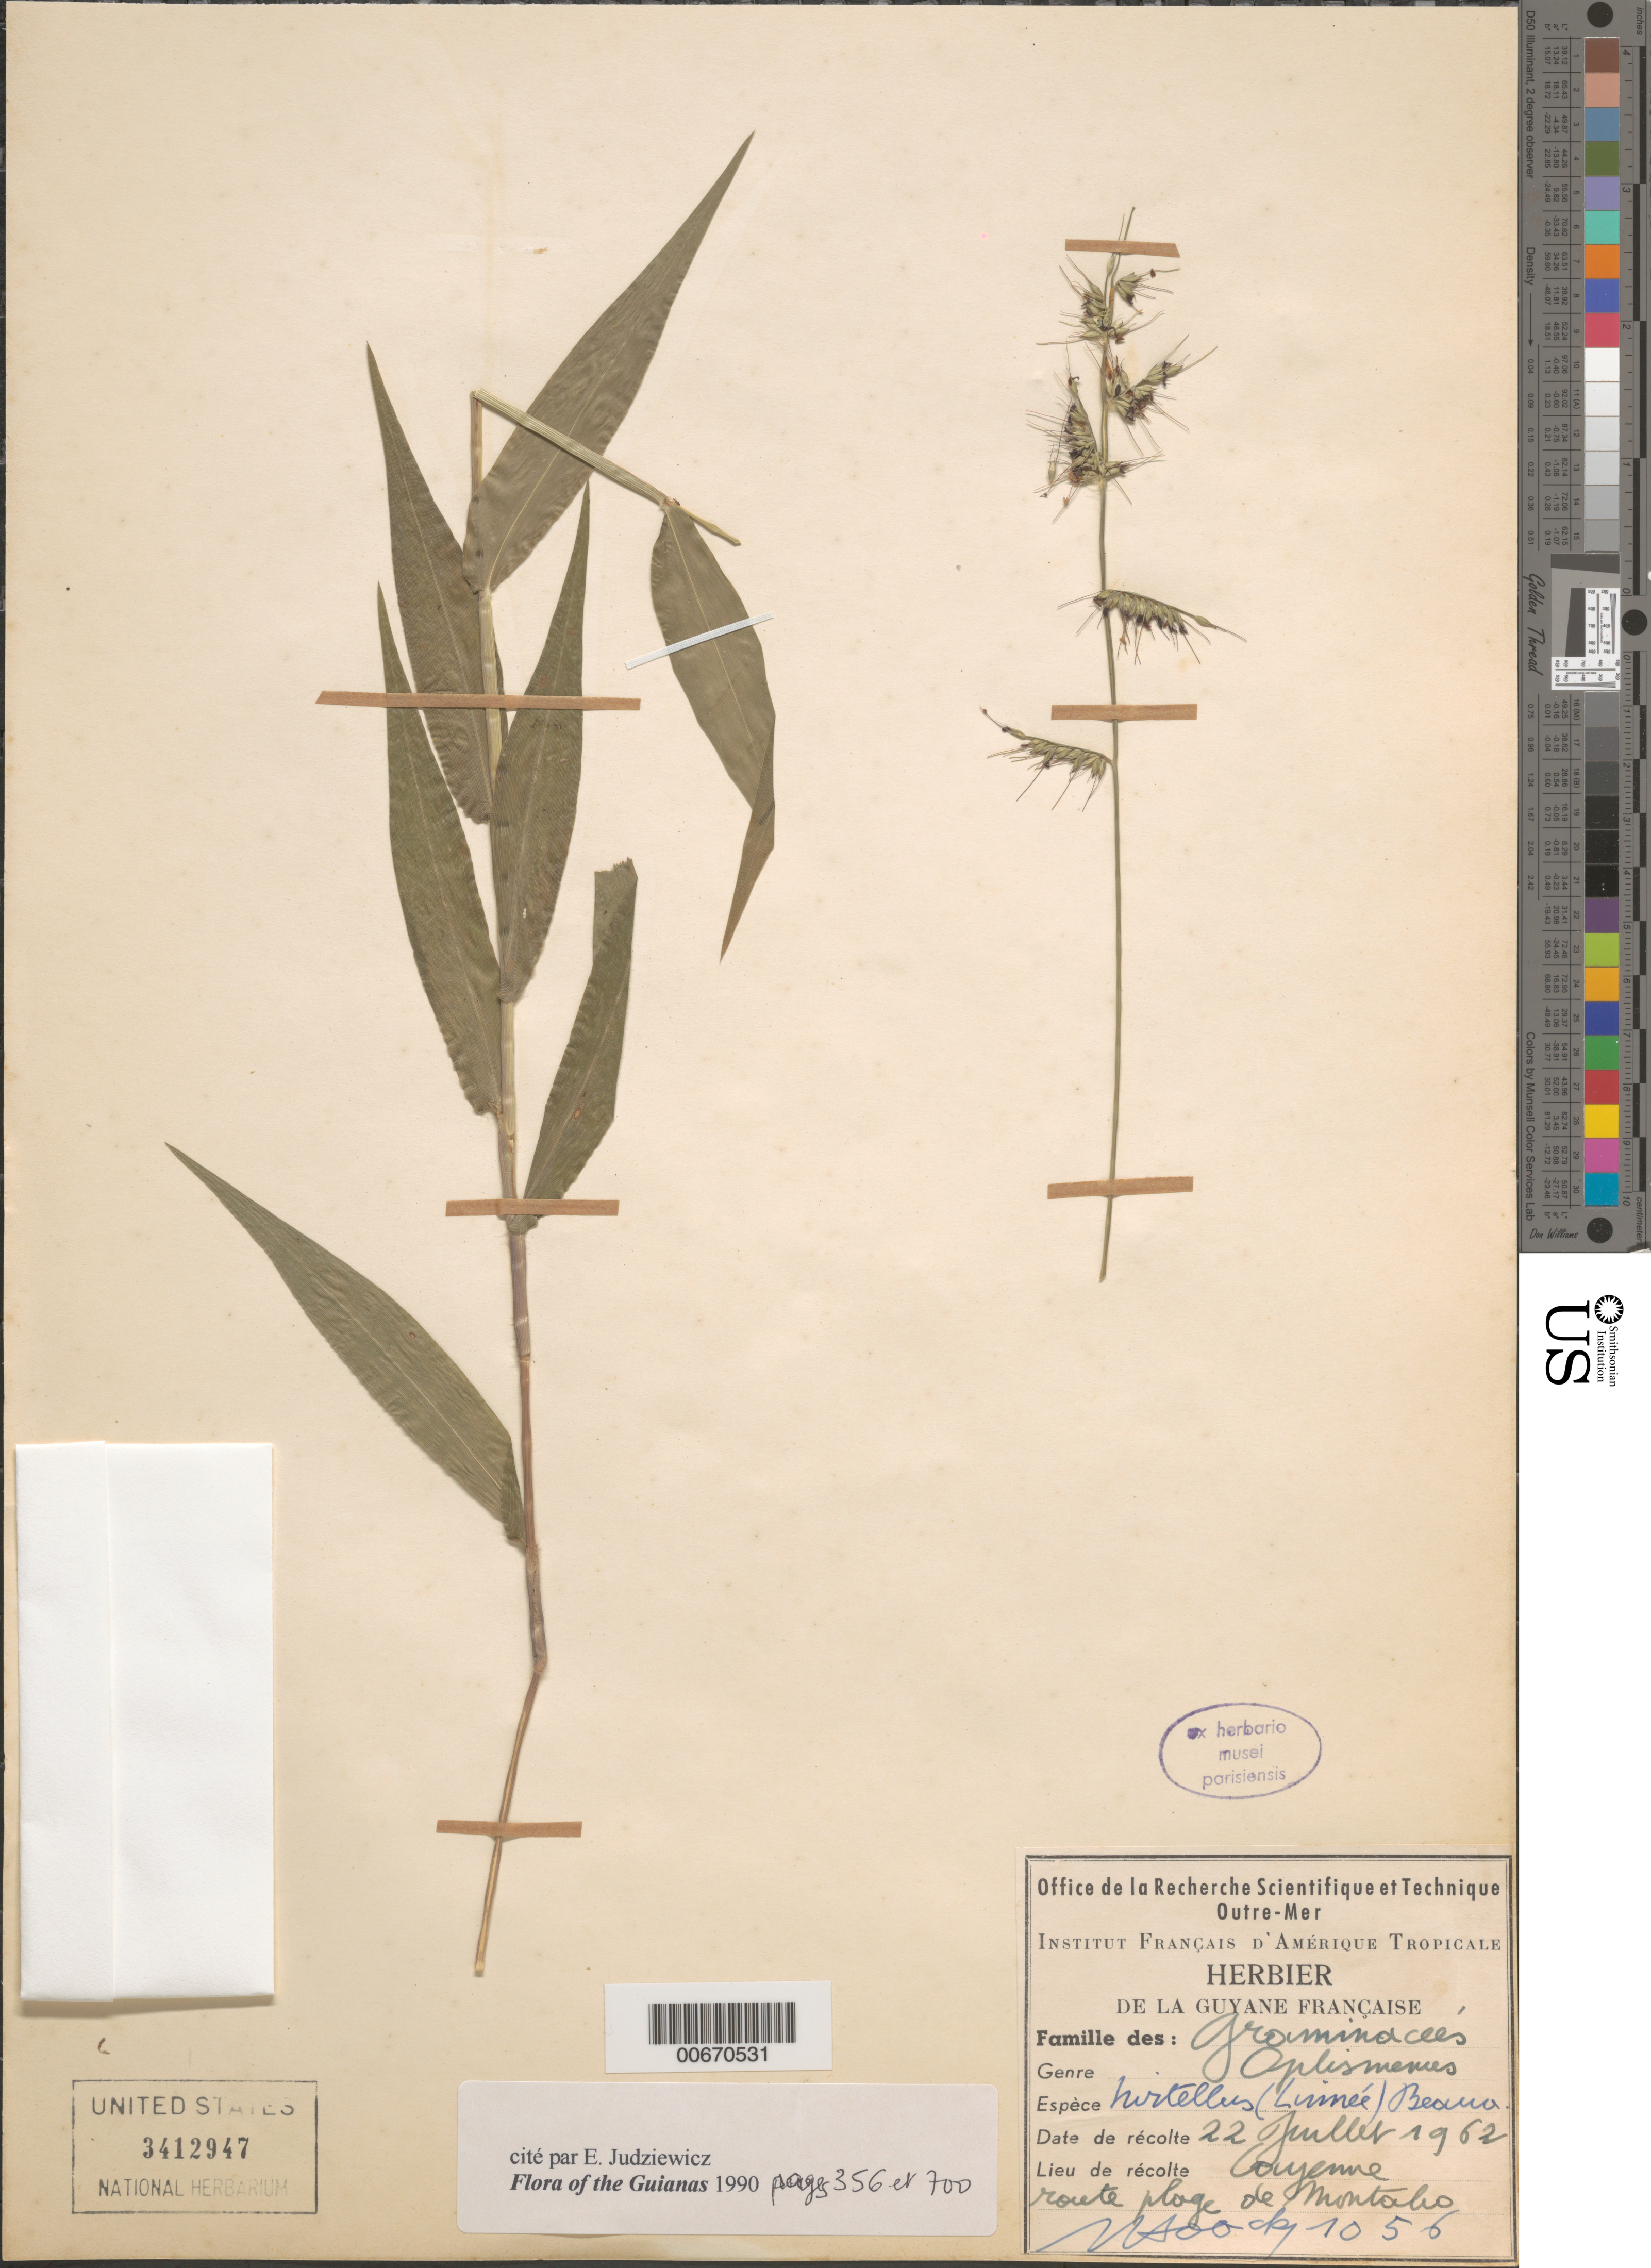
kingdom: Plantae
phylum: Tracheophyta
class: Liliopsida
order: Poales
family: Poaceae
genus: Oplismenus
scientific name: Oplismenus hirtellus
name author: (L.) P. Beauv.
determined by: Judziewicz, E. J.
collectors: J. Hoock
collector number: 1056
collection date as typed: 22-Jul-62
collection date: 1962-07-22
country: French Guiana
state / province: Cayenne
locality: Cayenne, Route de plage de Montabo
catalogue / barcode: US 3412947